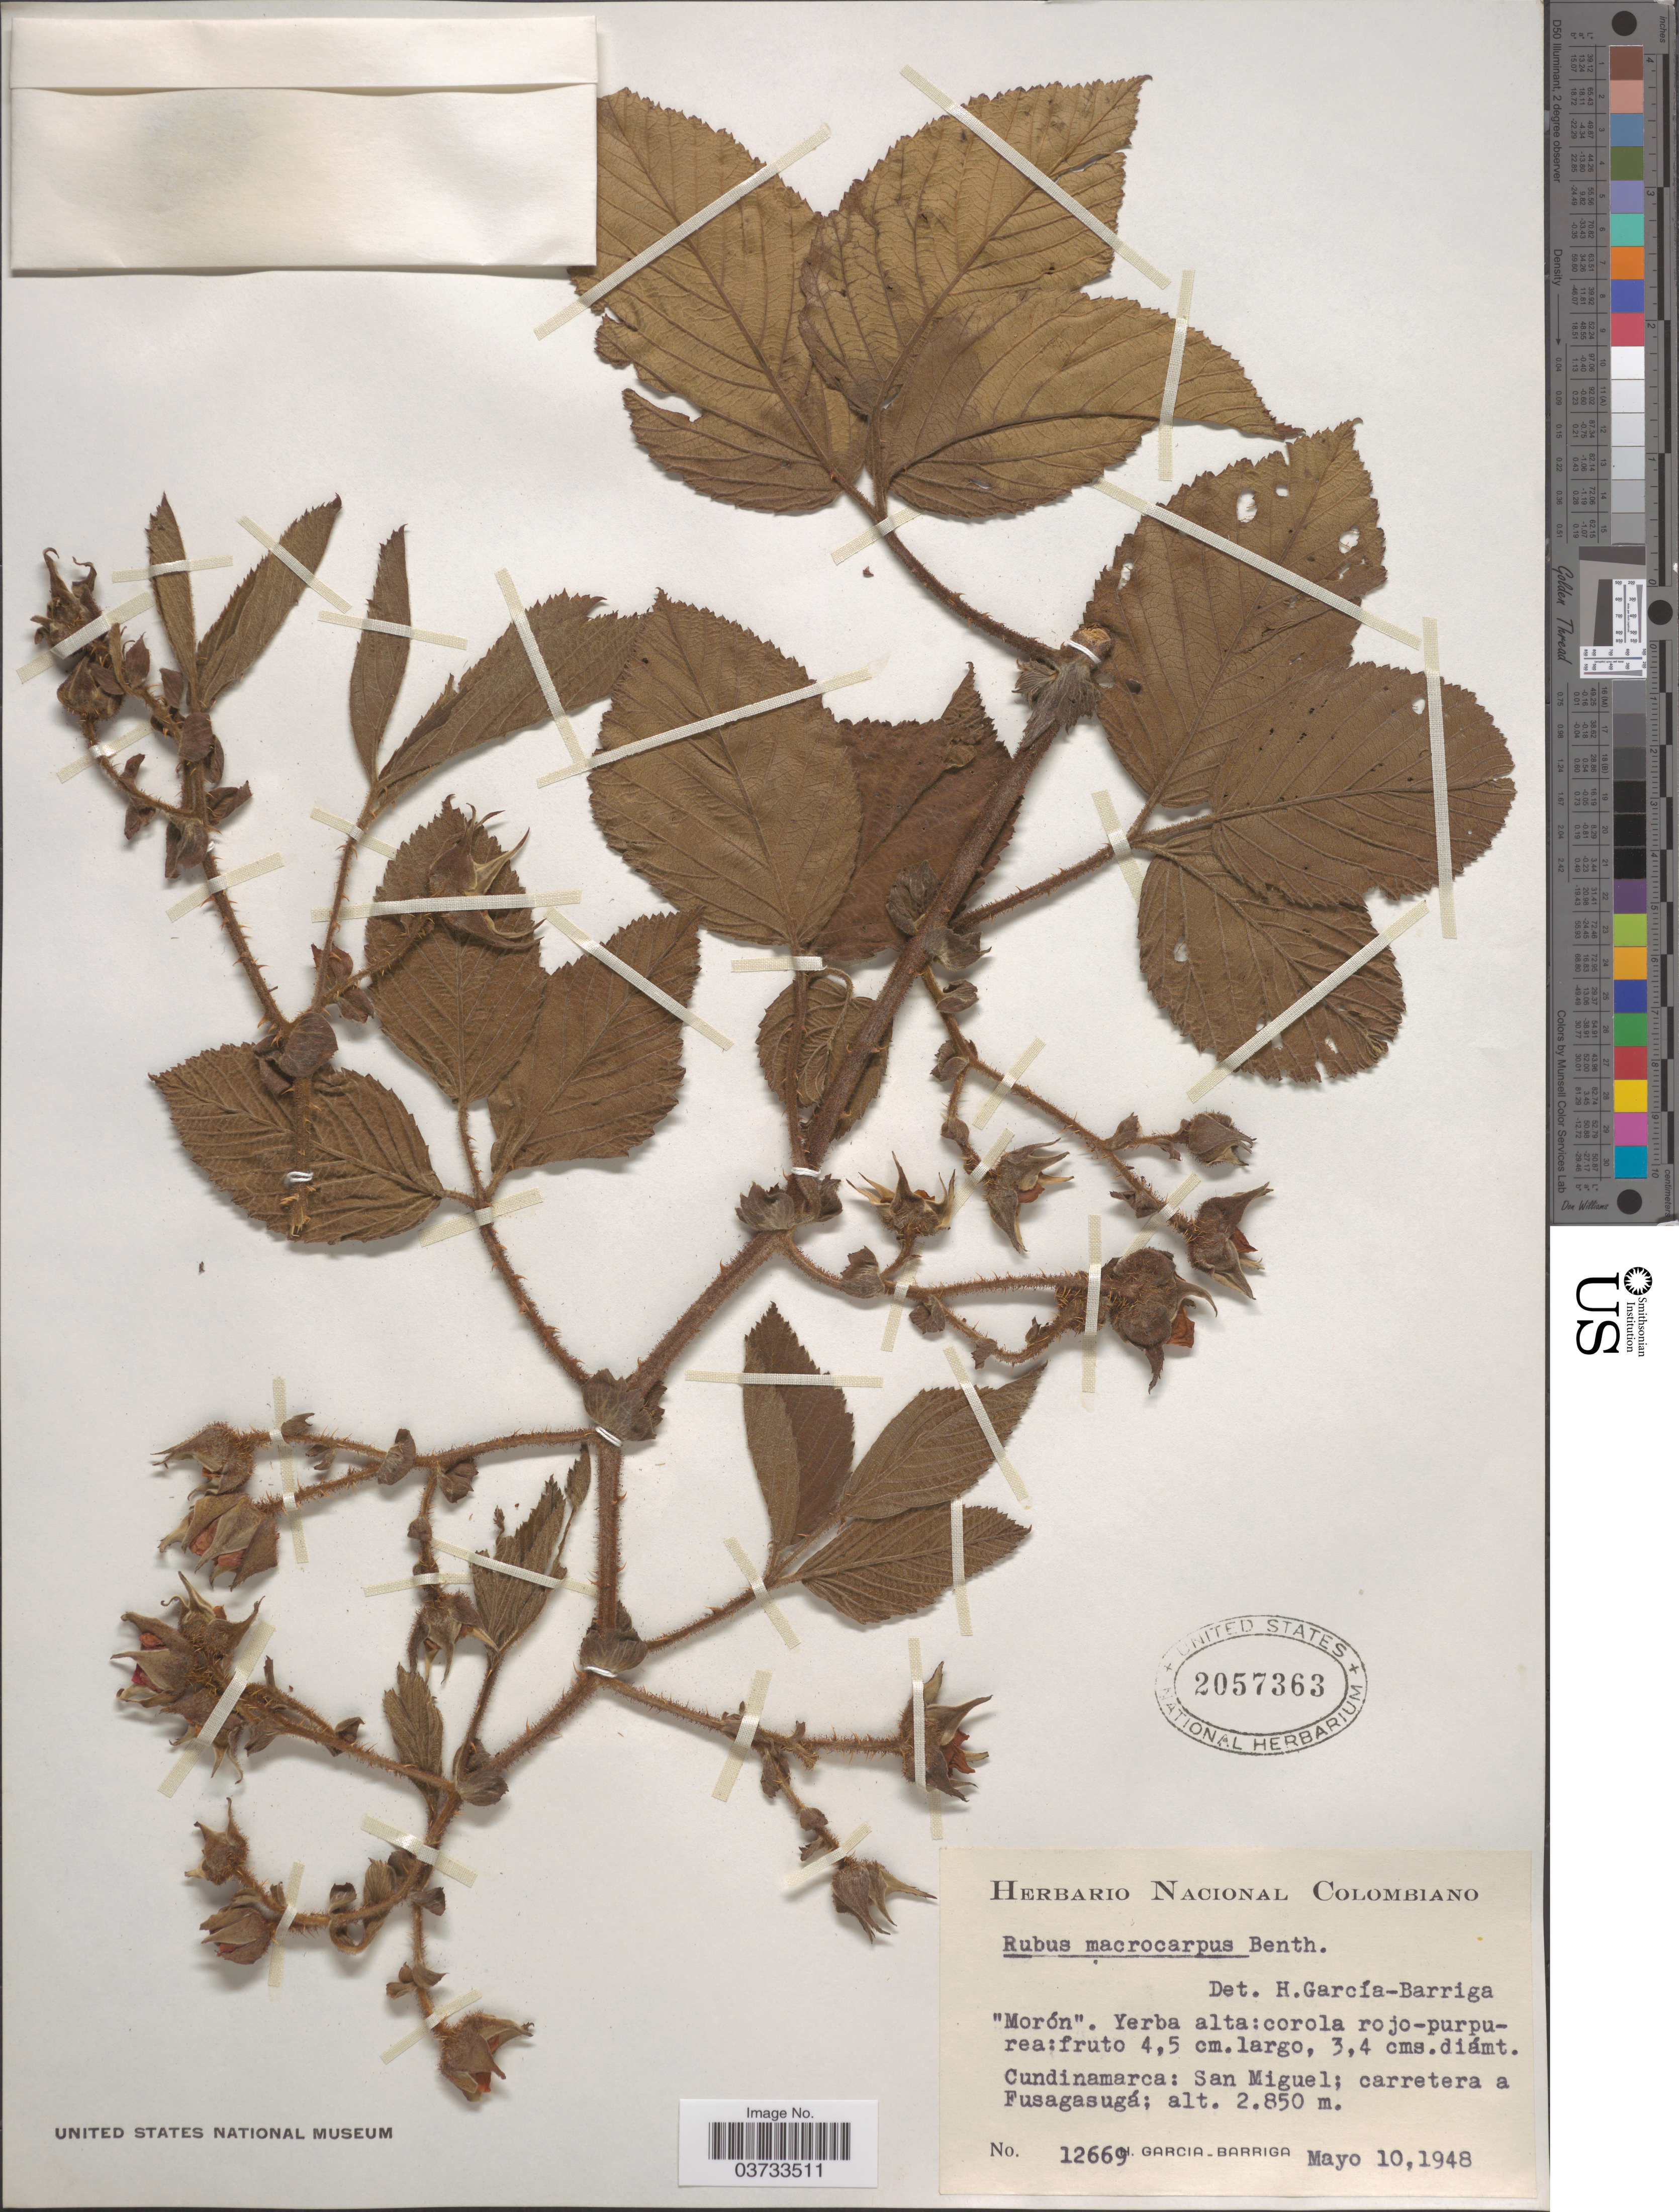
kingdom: Plantae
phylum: Tracheophyta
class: Magnoliopsida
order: Rosales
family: Rosaceae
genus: Rubus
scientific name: Rubus macrocarpus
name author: King ex C.B. Clarke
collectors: H. García Barriga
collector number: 12669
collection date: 1948-05-10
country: Colombia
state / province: Cundinamarca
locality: San Miguel; carretera a Fusagasugá.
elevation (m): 2850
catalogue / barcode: US 2057363